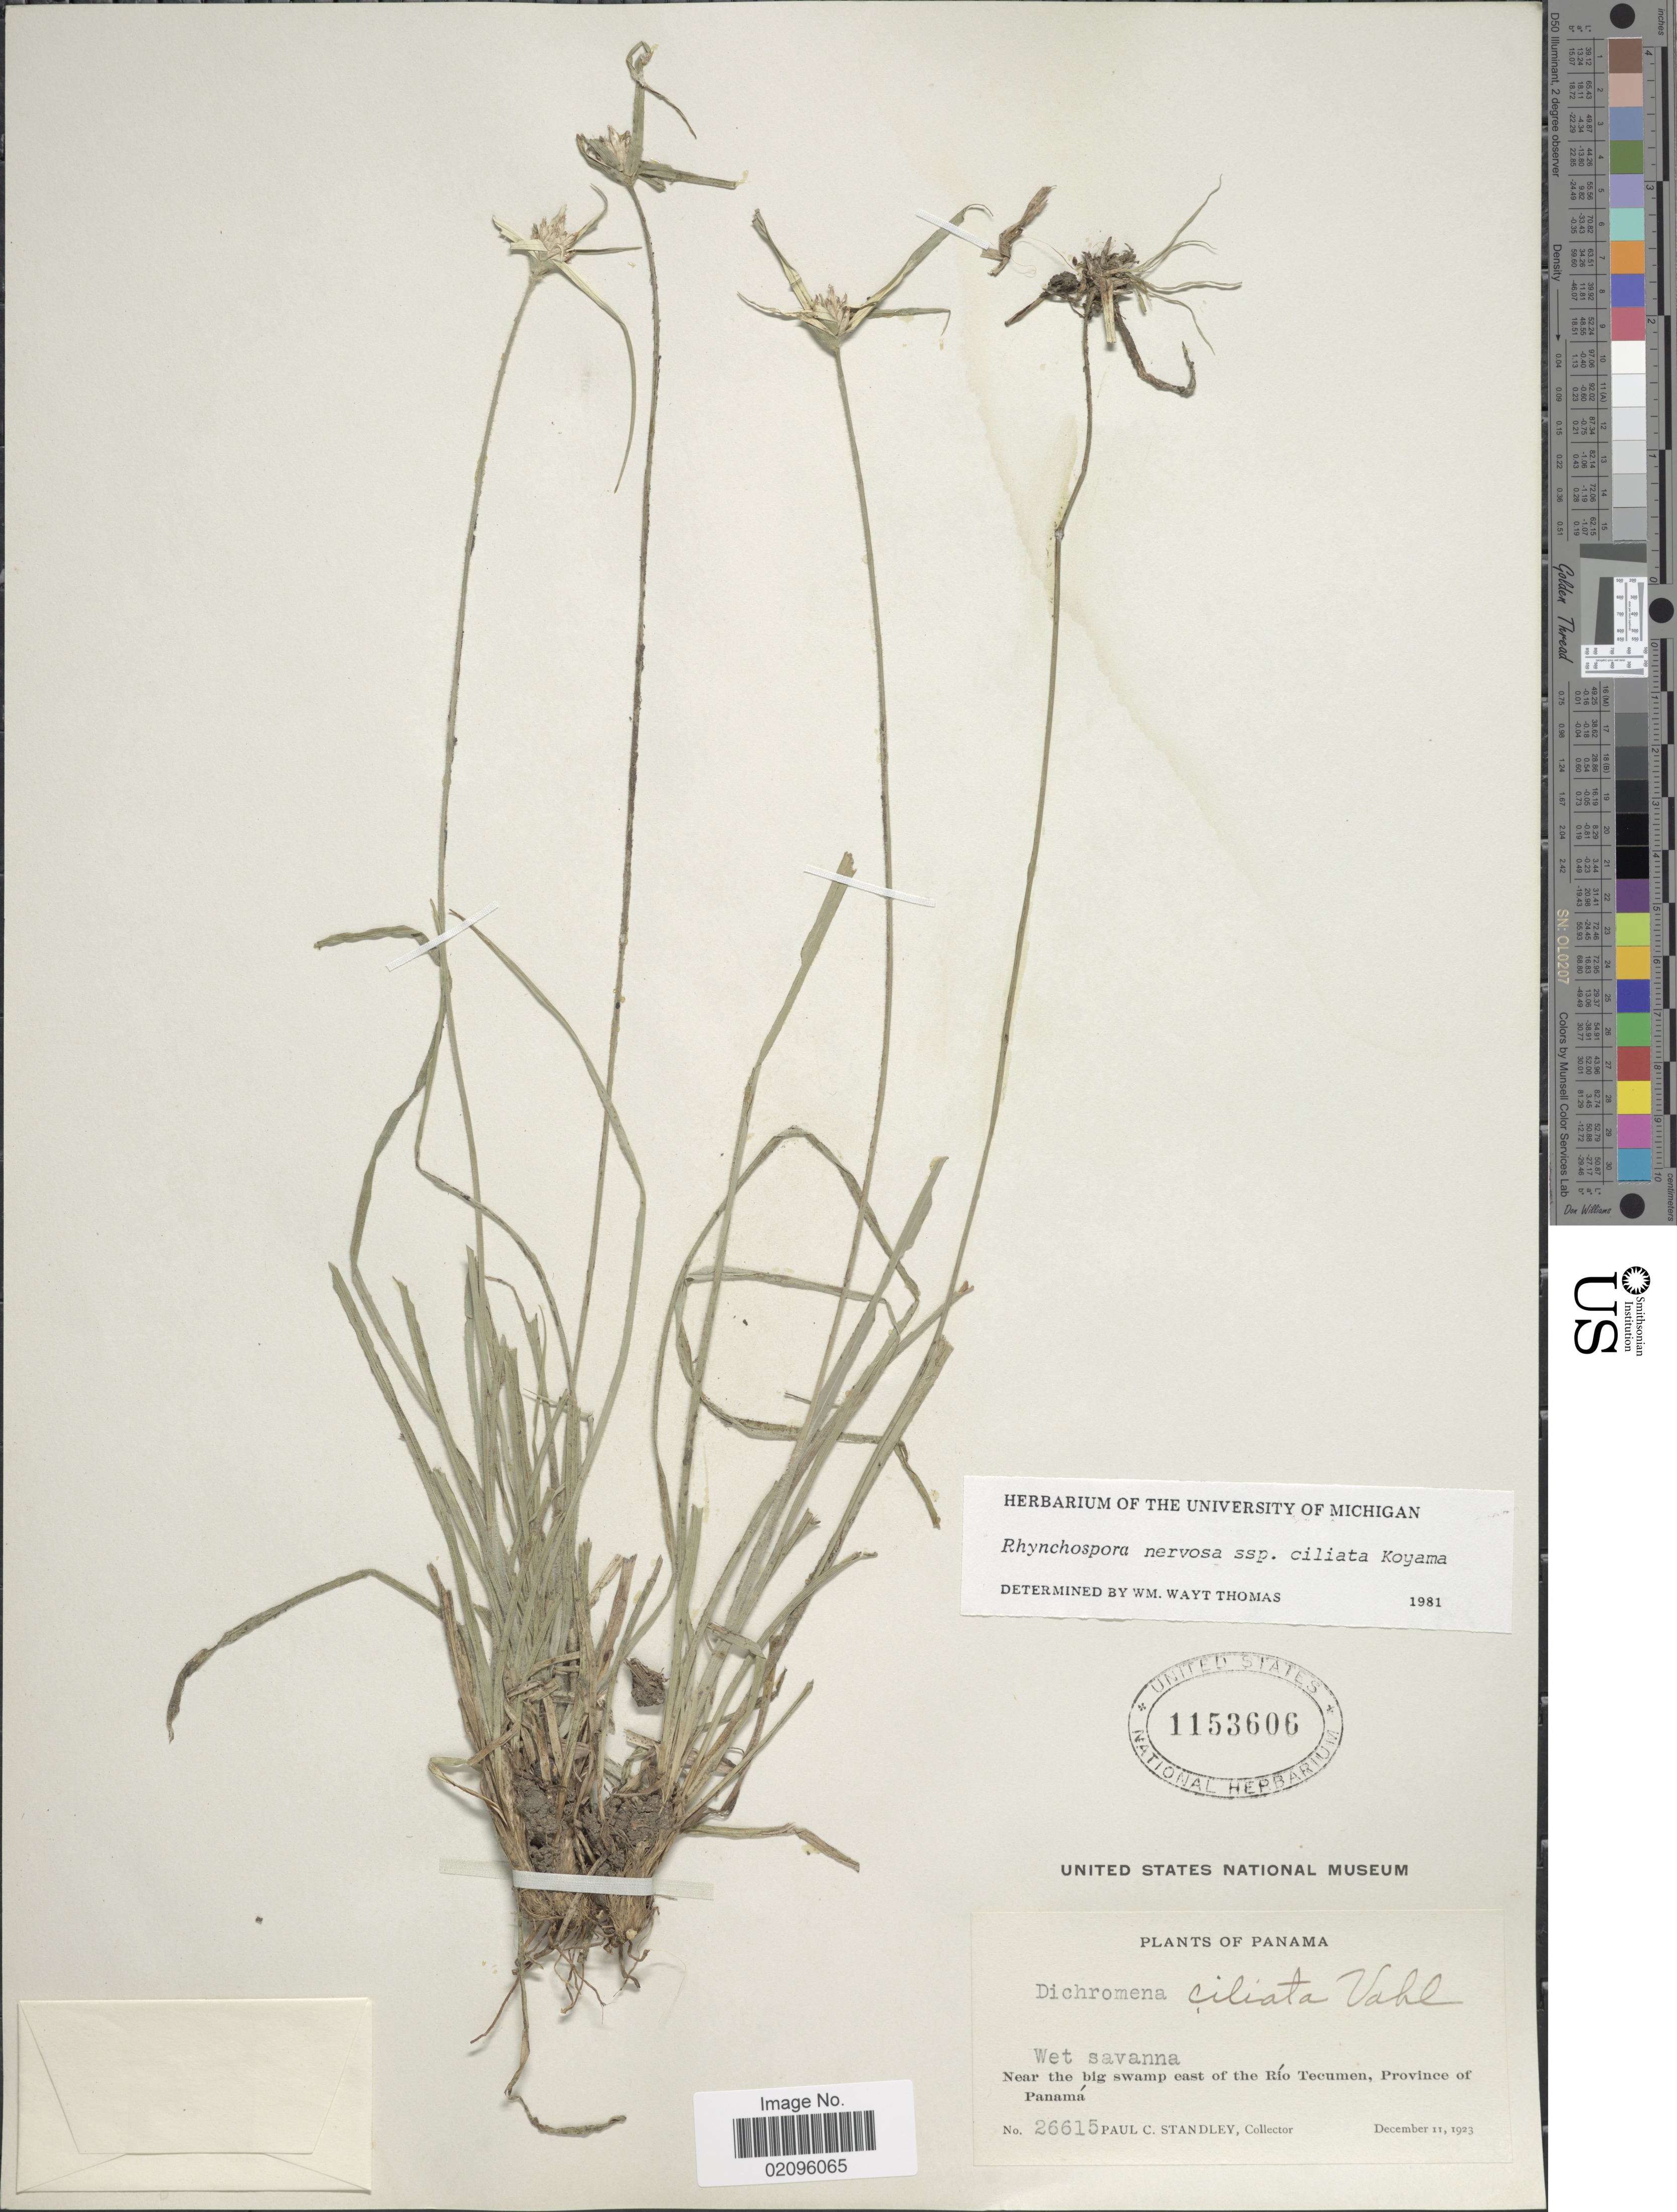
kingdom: Plantae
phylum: Tracheophyta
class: Liliopsida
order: Poales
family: Cyperaceae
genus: Rhynchospora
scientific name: Rhynchospora nervosa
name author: (Vahl) Boeckeler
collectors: P. C. Standley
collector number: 26615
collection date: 1923-12-11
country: Panama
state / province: Panamá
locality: Near the big swamp east of the Rio Tecumen.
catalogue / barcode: US 1153606